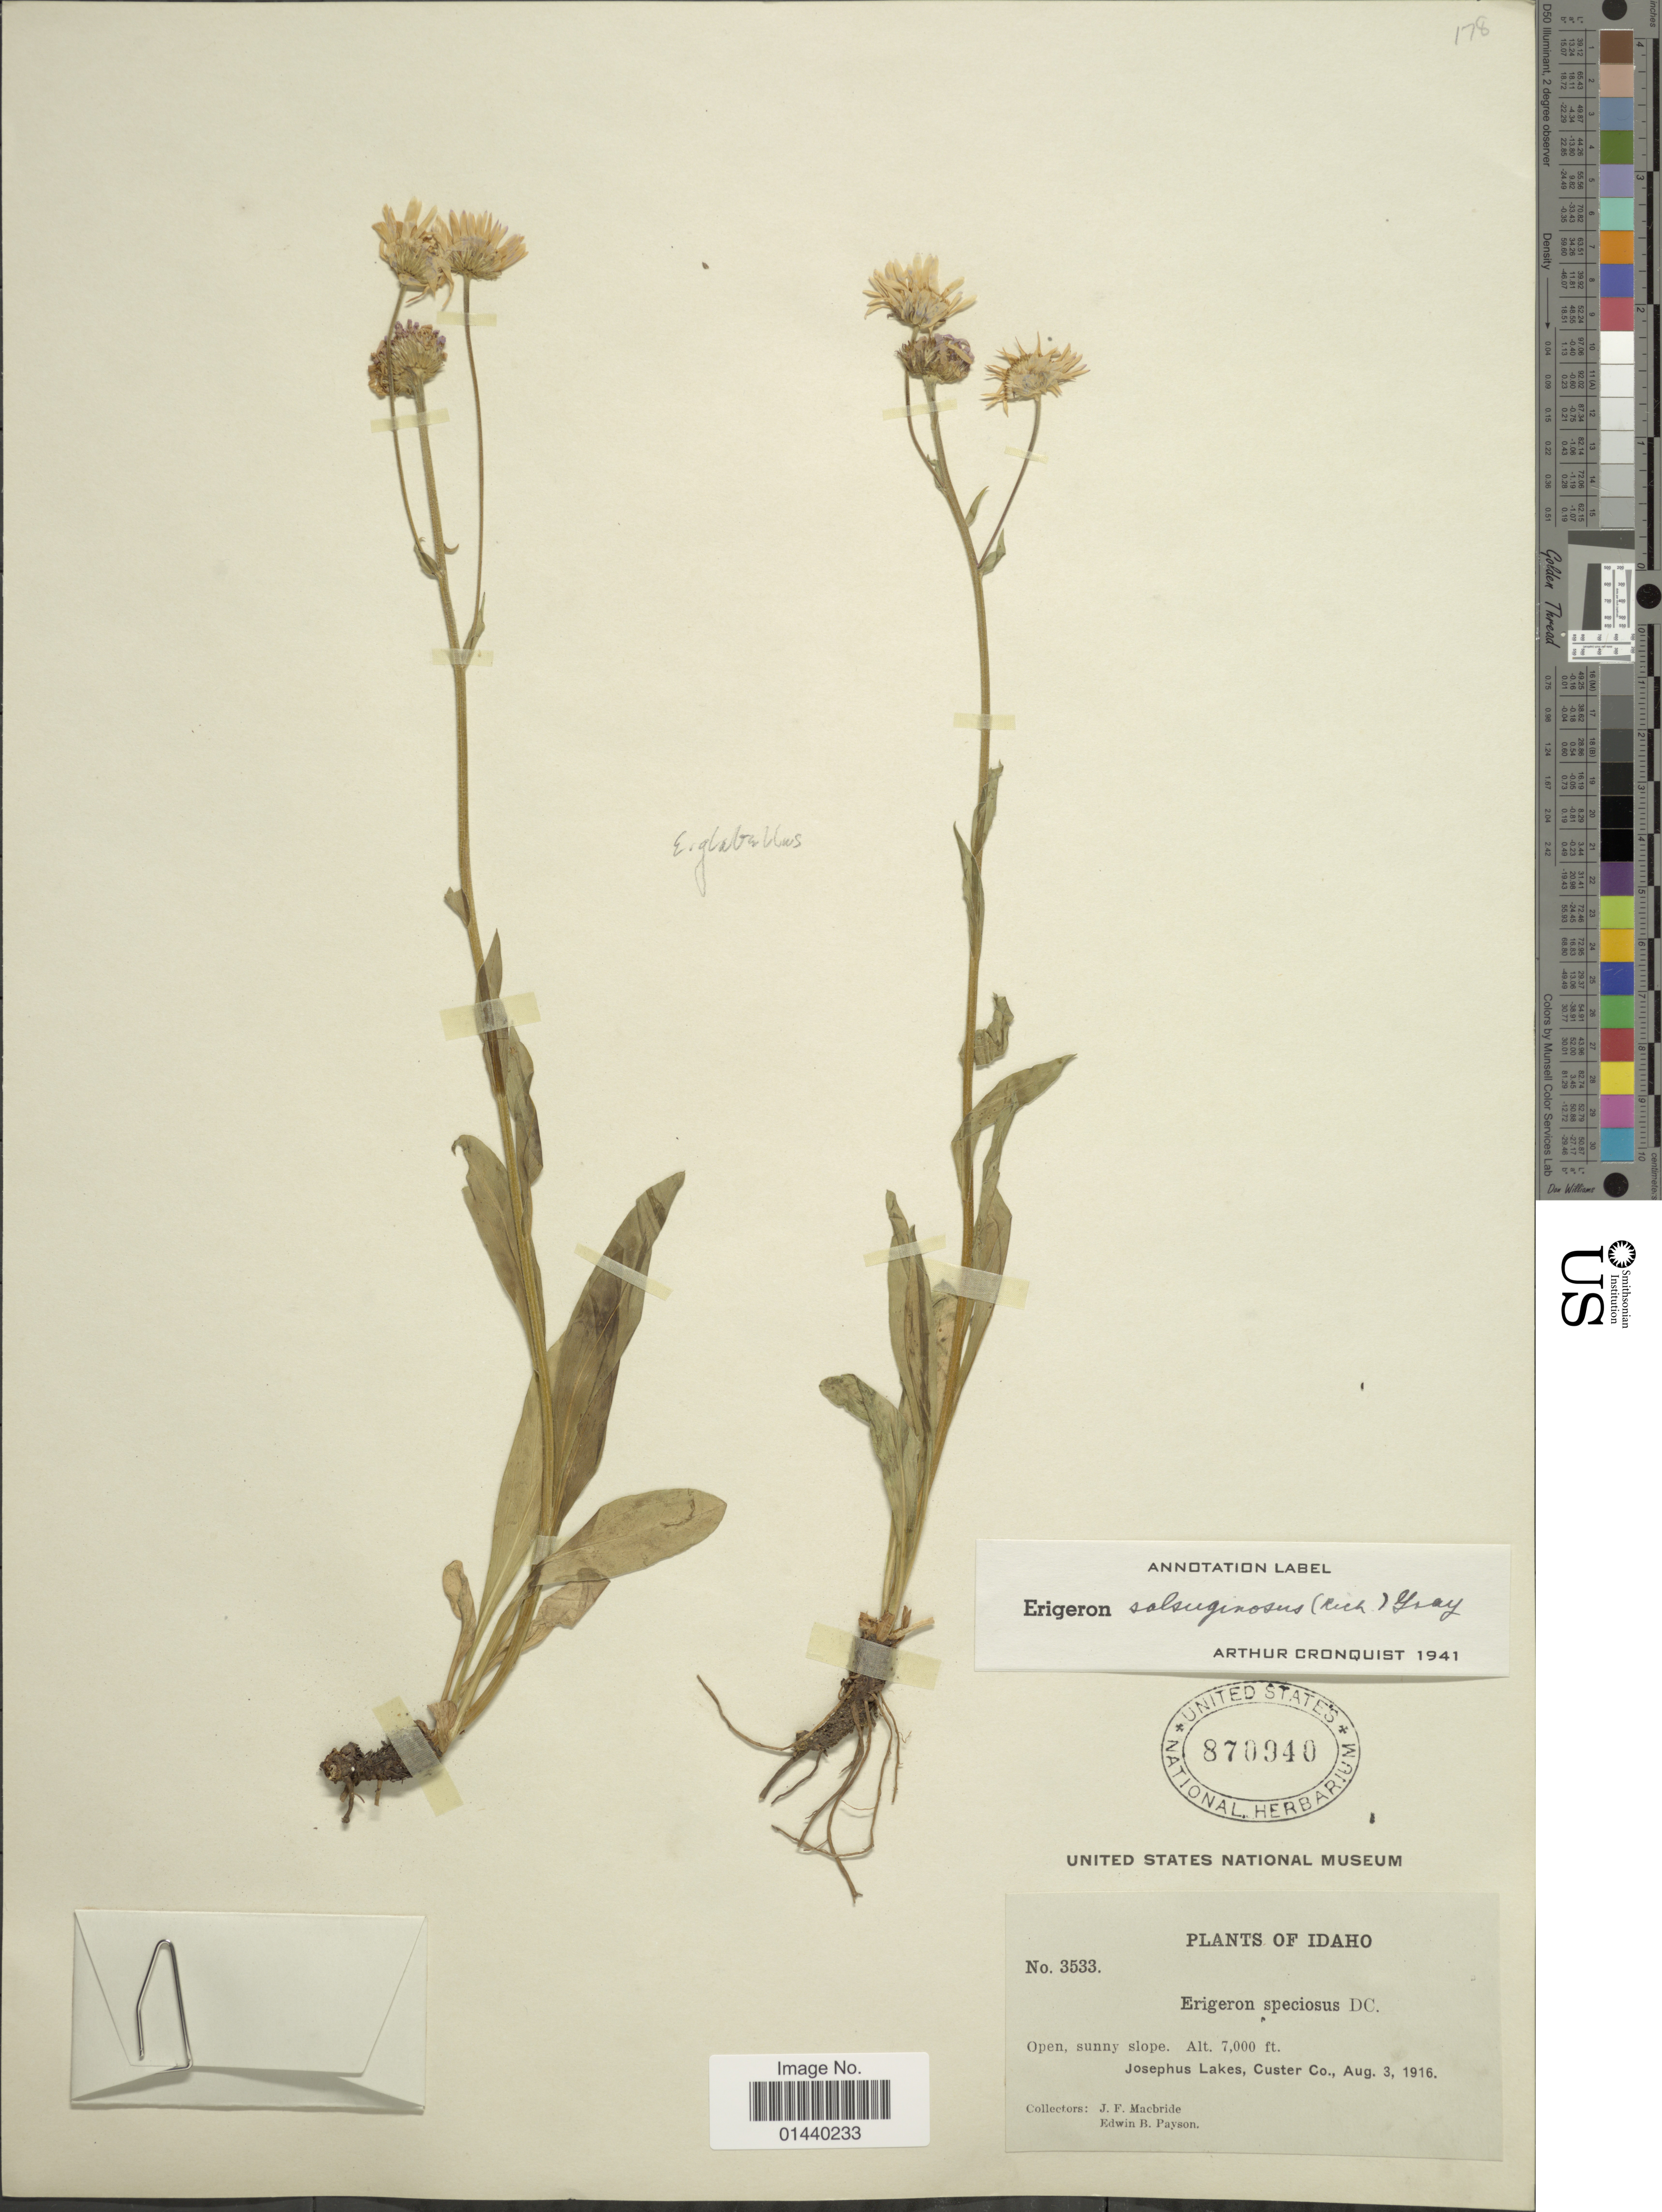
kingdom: Plantae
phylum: Tracheophyta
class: Magnoliopsida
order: Asterales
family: Asteraceae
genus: Erigeron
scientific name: Erigeron salsuginosus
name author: (Richardson ex R. Br.) A. Gray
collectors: J. F. Macbride & E. B. Payson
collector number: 3533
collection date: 1916-08-03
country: United States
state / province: Idaho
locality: Josephus Lakes, Custer Co.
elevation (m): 2134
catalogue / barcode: US 870940